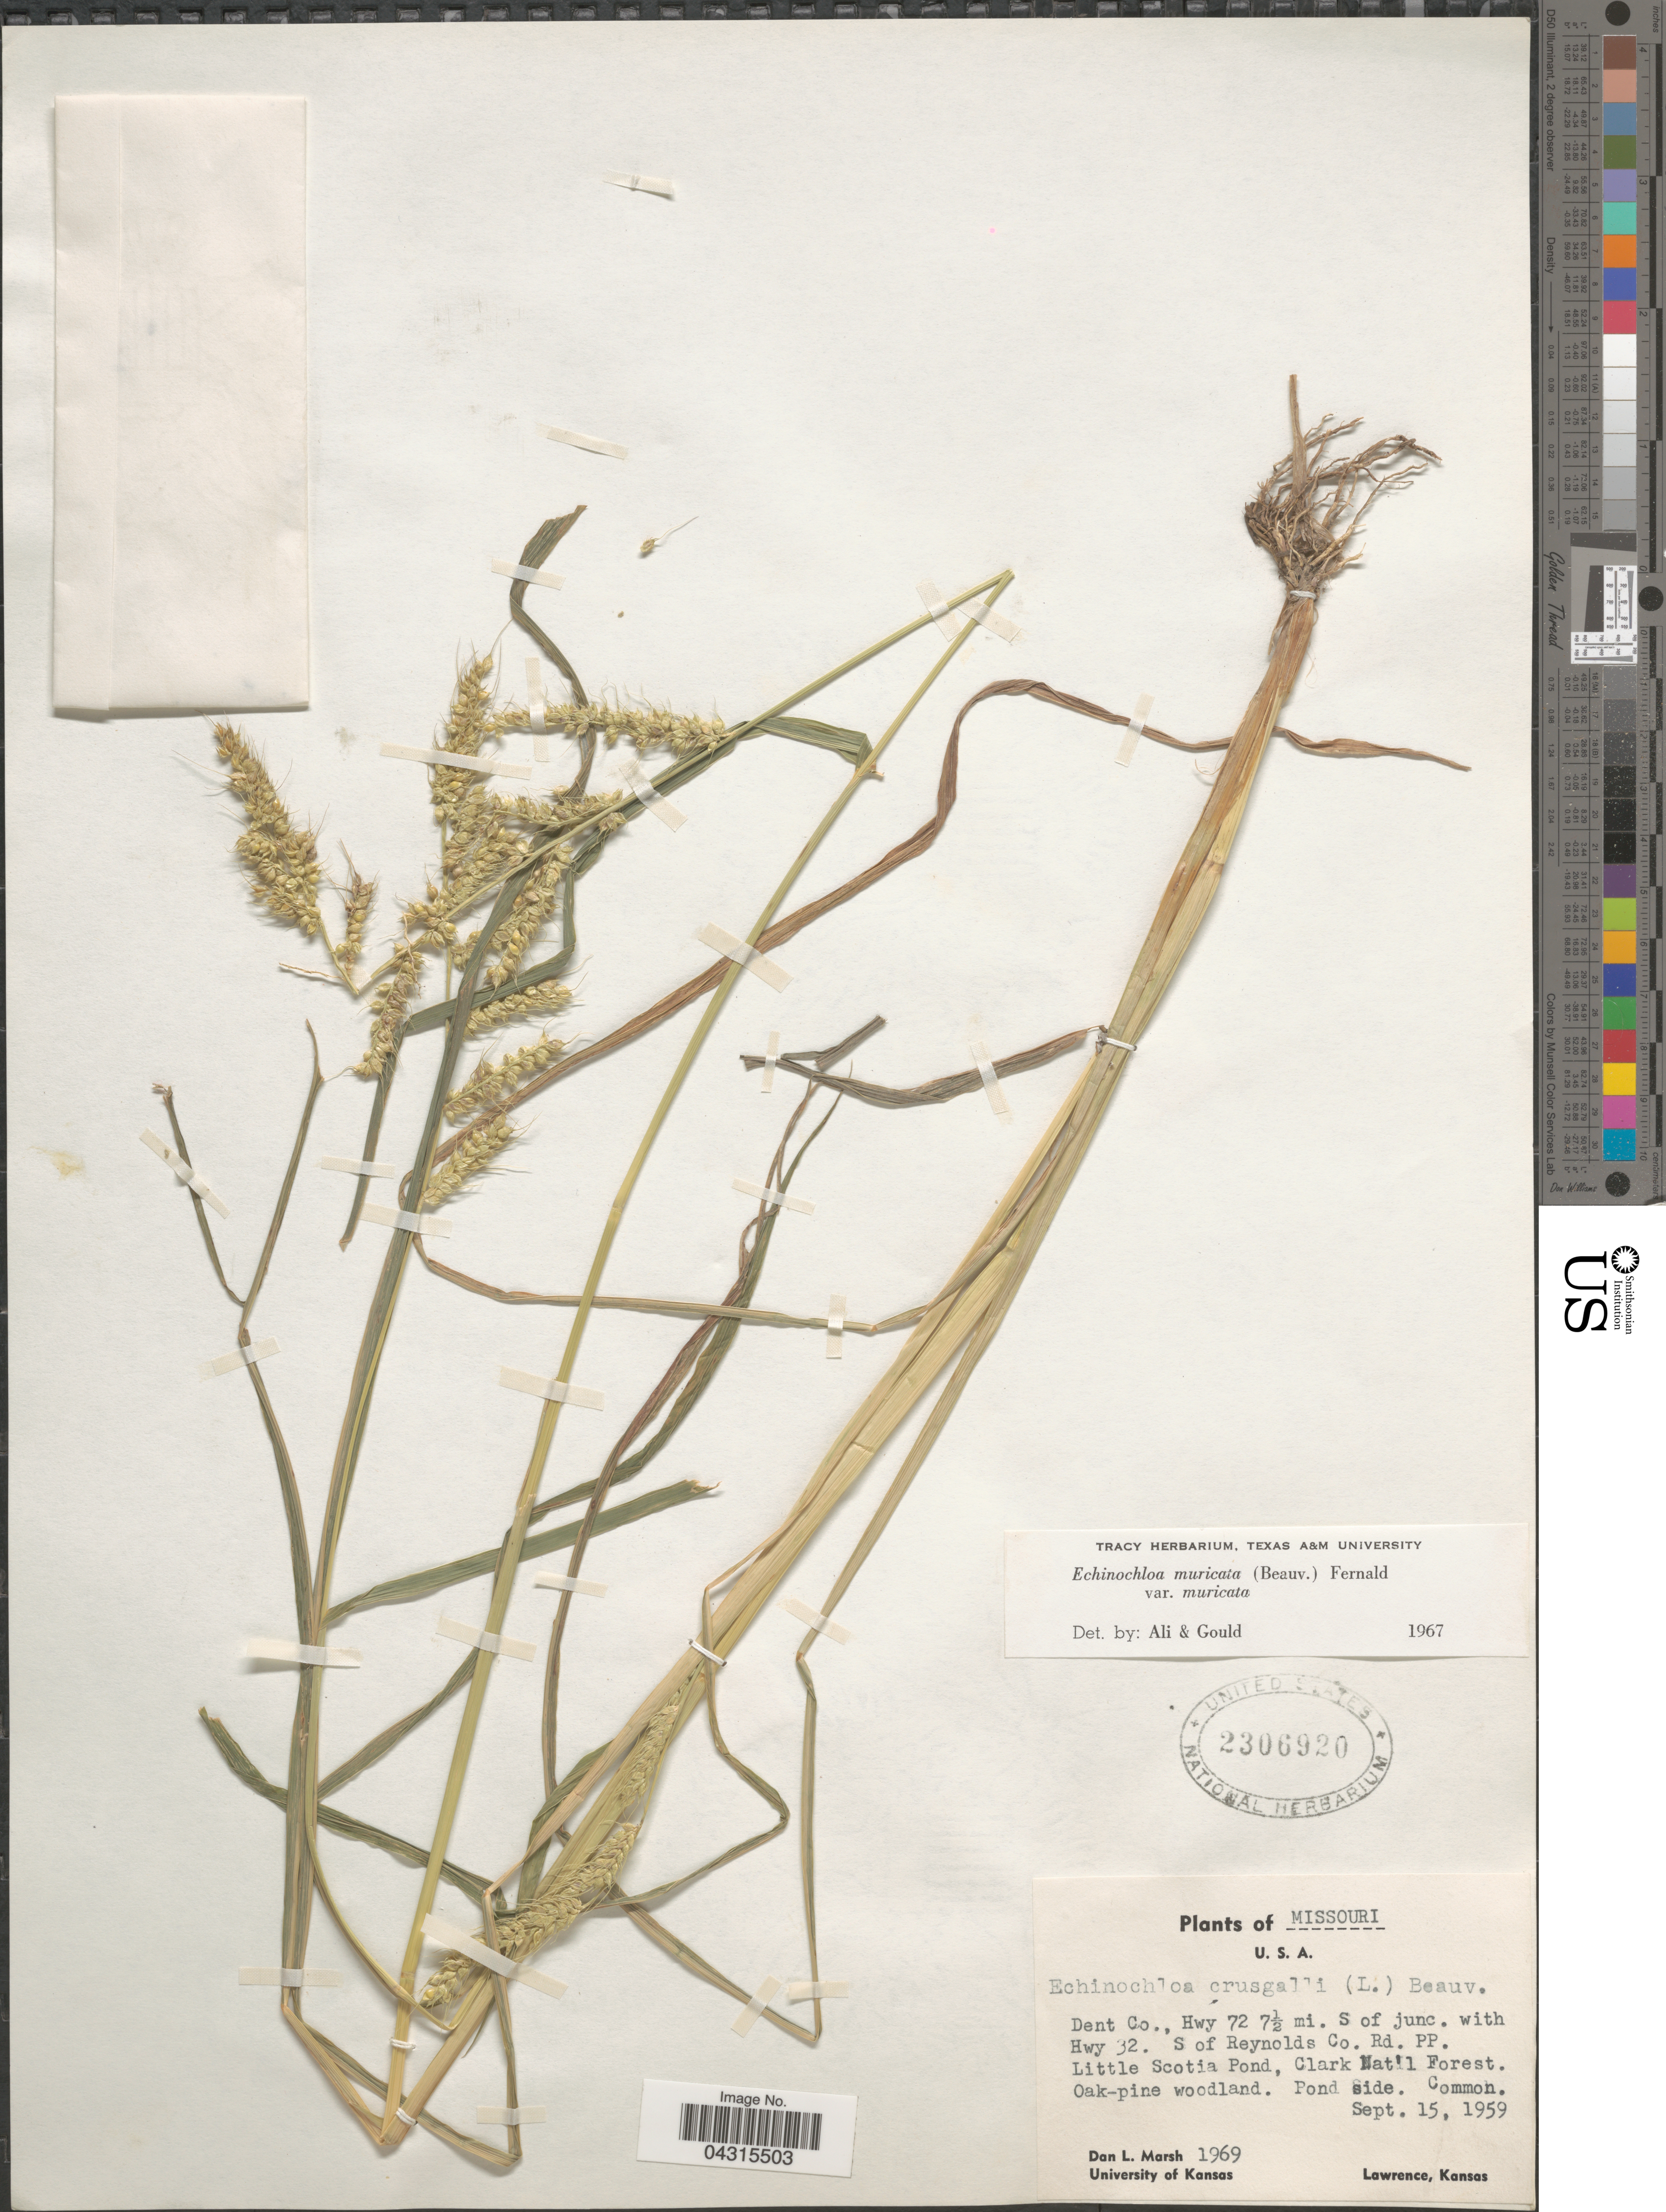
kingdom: Plantae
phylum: Tracheophyta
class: Liliopsida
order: Poales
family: Poaceae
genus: Echinochloa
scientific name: Echinochloa muricata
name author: (P. Beauv.) Fernald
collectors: D. L. Marsh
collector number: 1969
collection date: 1959-09-15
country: United States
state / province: Missouri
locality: Dent Co., Hwy 72 7 1/2 mi. S of junc. with Hwy 32. S of Reynolds Co. Rd/ PP. Little Scotia Pond, Clark Nat'l Forest.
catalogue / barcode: US 2306920